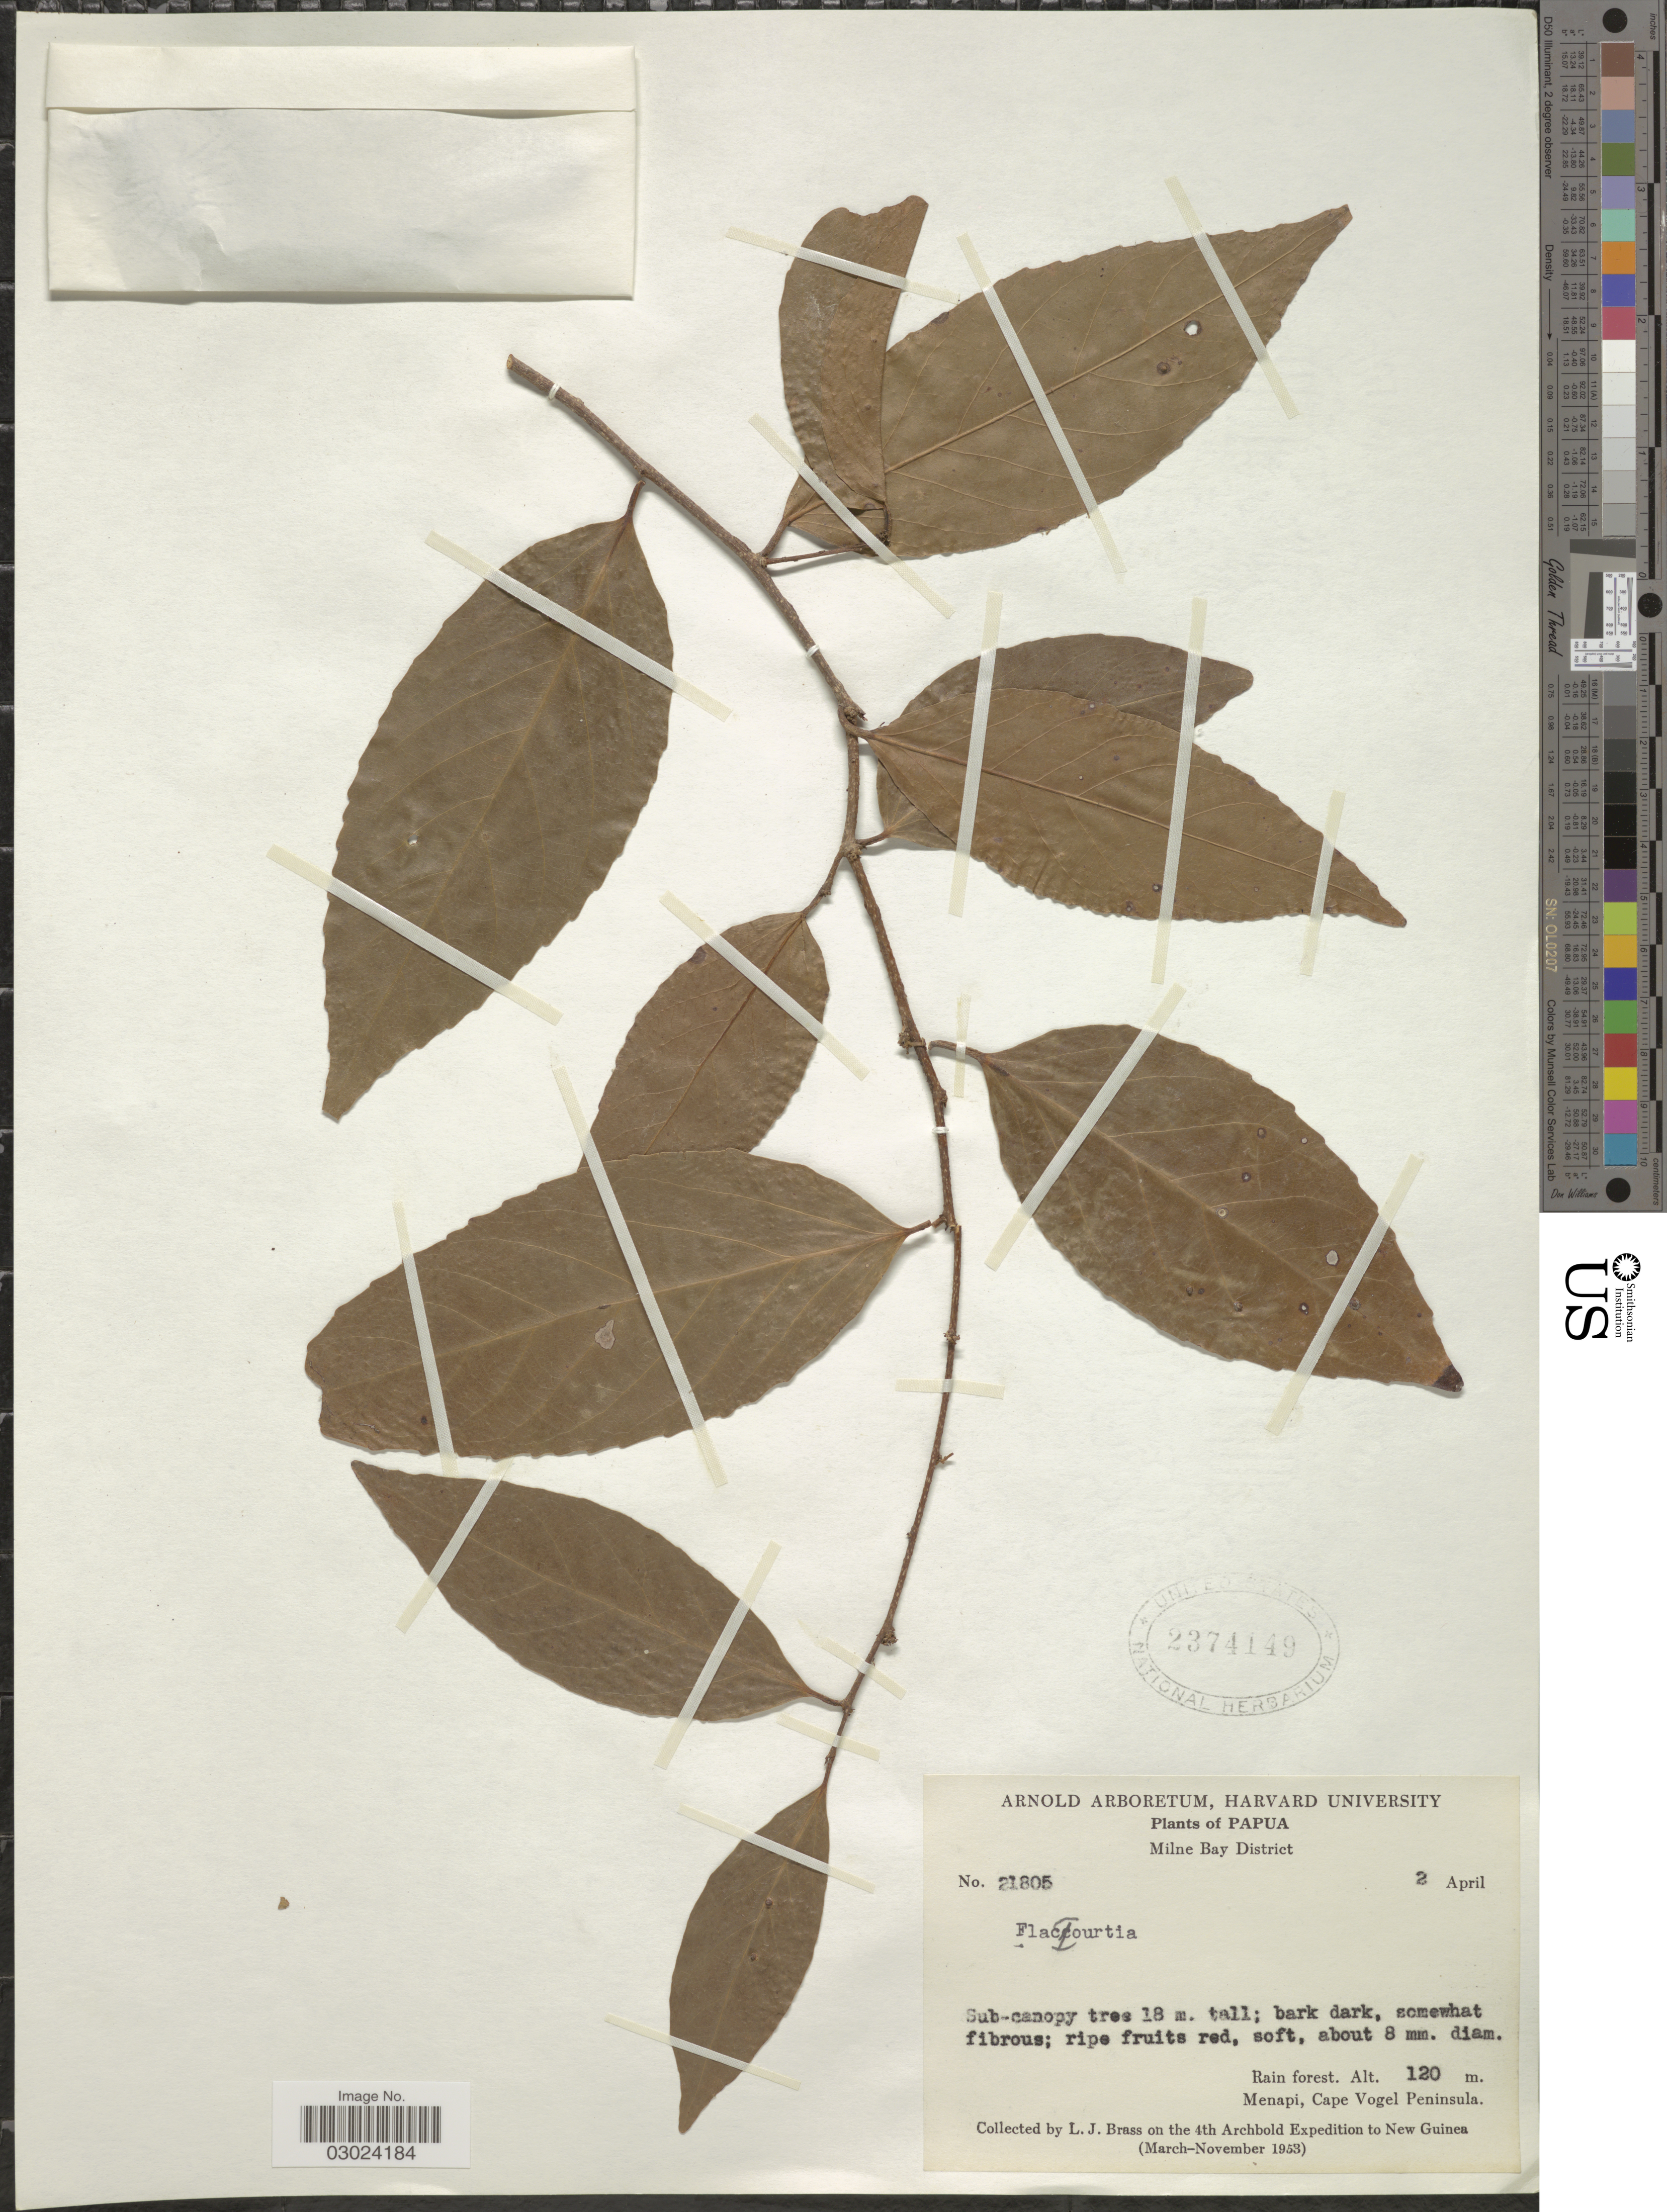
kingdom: Plantae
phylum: Tracheophyta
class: Magnoliopsida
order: Malpighiales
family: Salicaceae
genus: Flacourtia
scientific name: Flacourtia sp.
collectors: L. J. Brass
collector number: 21805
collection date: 1953-04-02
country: Papua New Guinea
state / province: Milne Bay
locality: Papua. Milne Bay District. Rain forest. Menapi, Cape Vogel Peninsula.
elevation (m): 120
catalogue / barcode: US 2374149